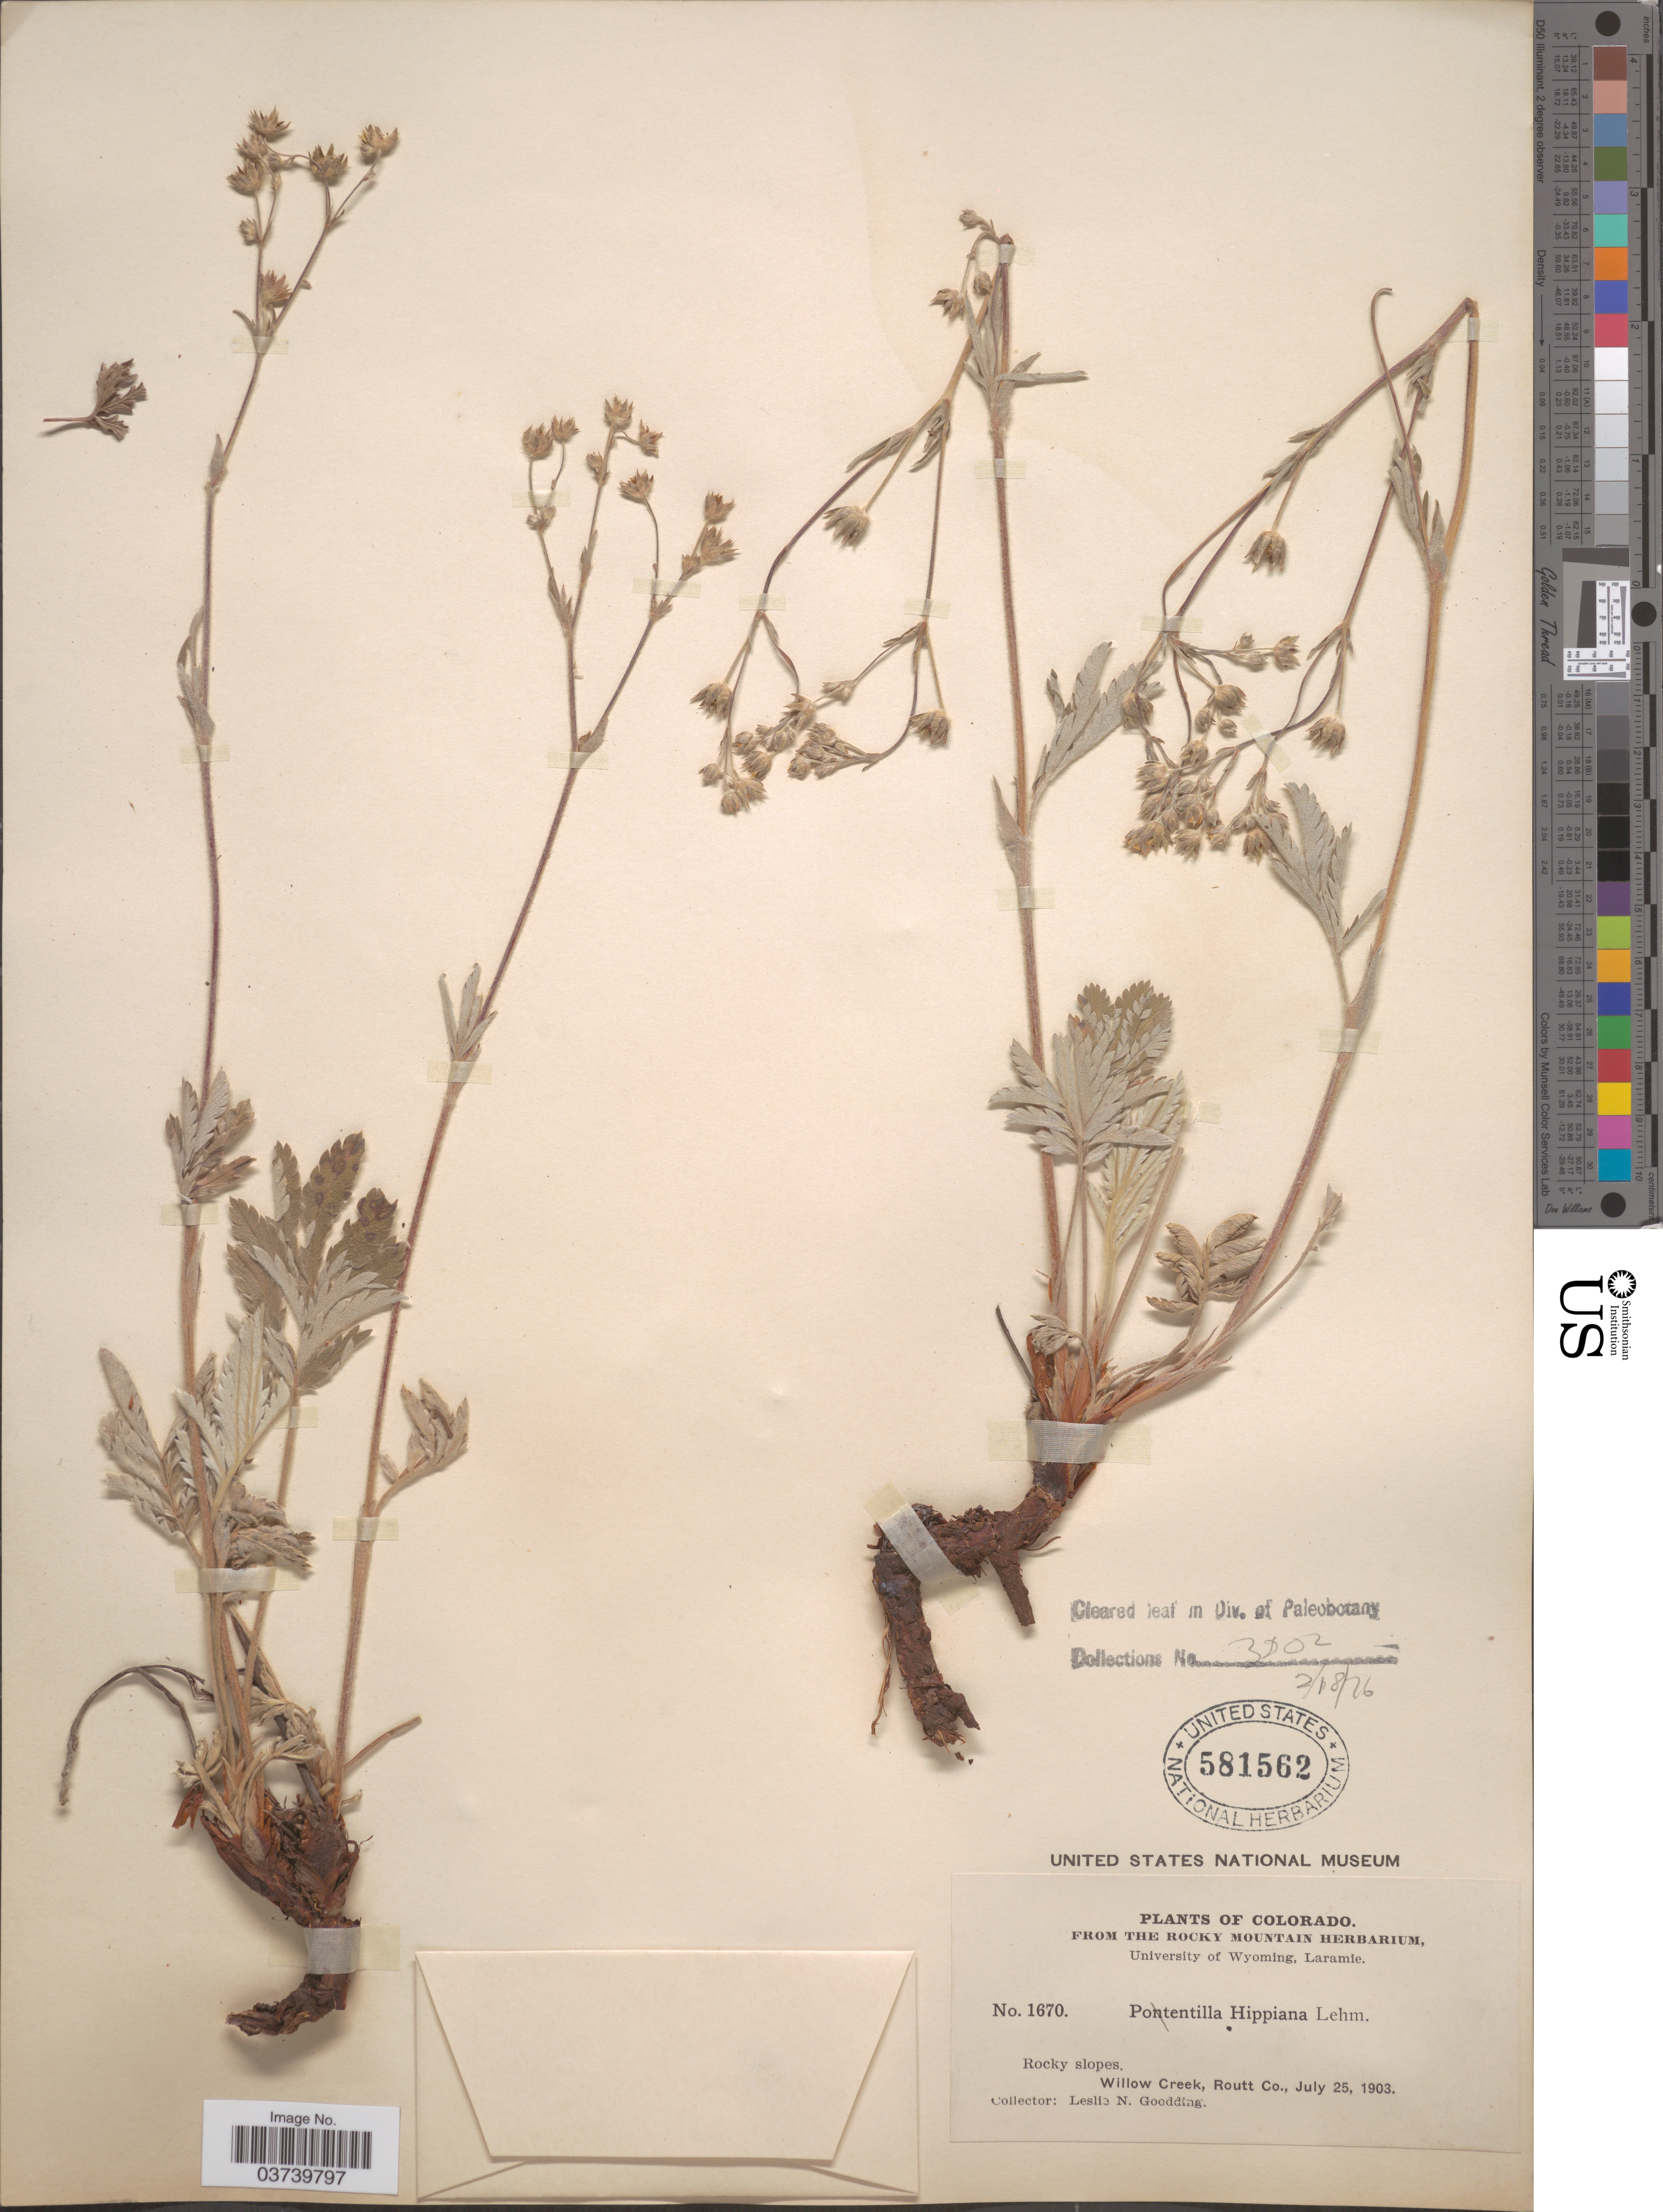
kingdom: Plantae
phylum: Tracheophyta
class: Magnoliopsida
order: Rosales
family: Rosaceae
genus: Potentilla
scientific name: Potentilla hippiana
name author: Lehm.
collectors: L. N. Goodding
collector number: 1670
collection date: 1903-07-25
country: United States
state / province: Colorado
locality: Rocky slopes. Willow Creek, Routt Co.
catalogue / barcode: US 581562